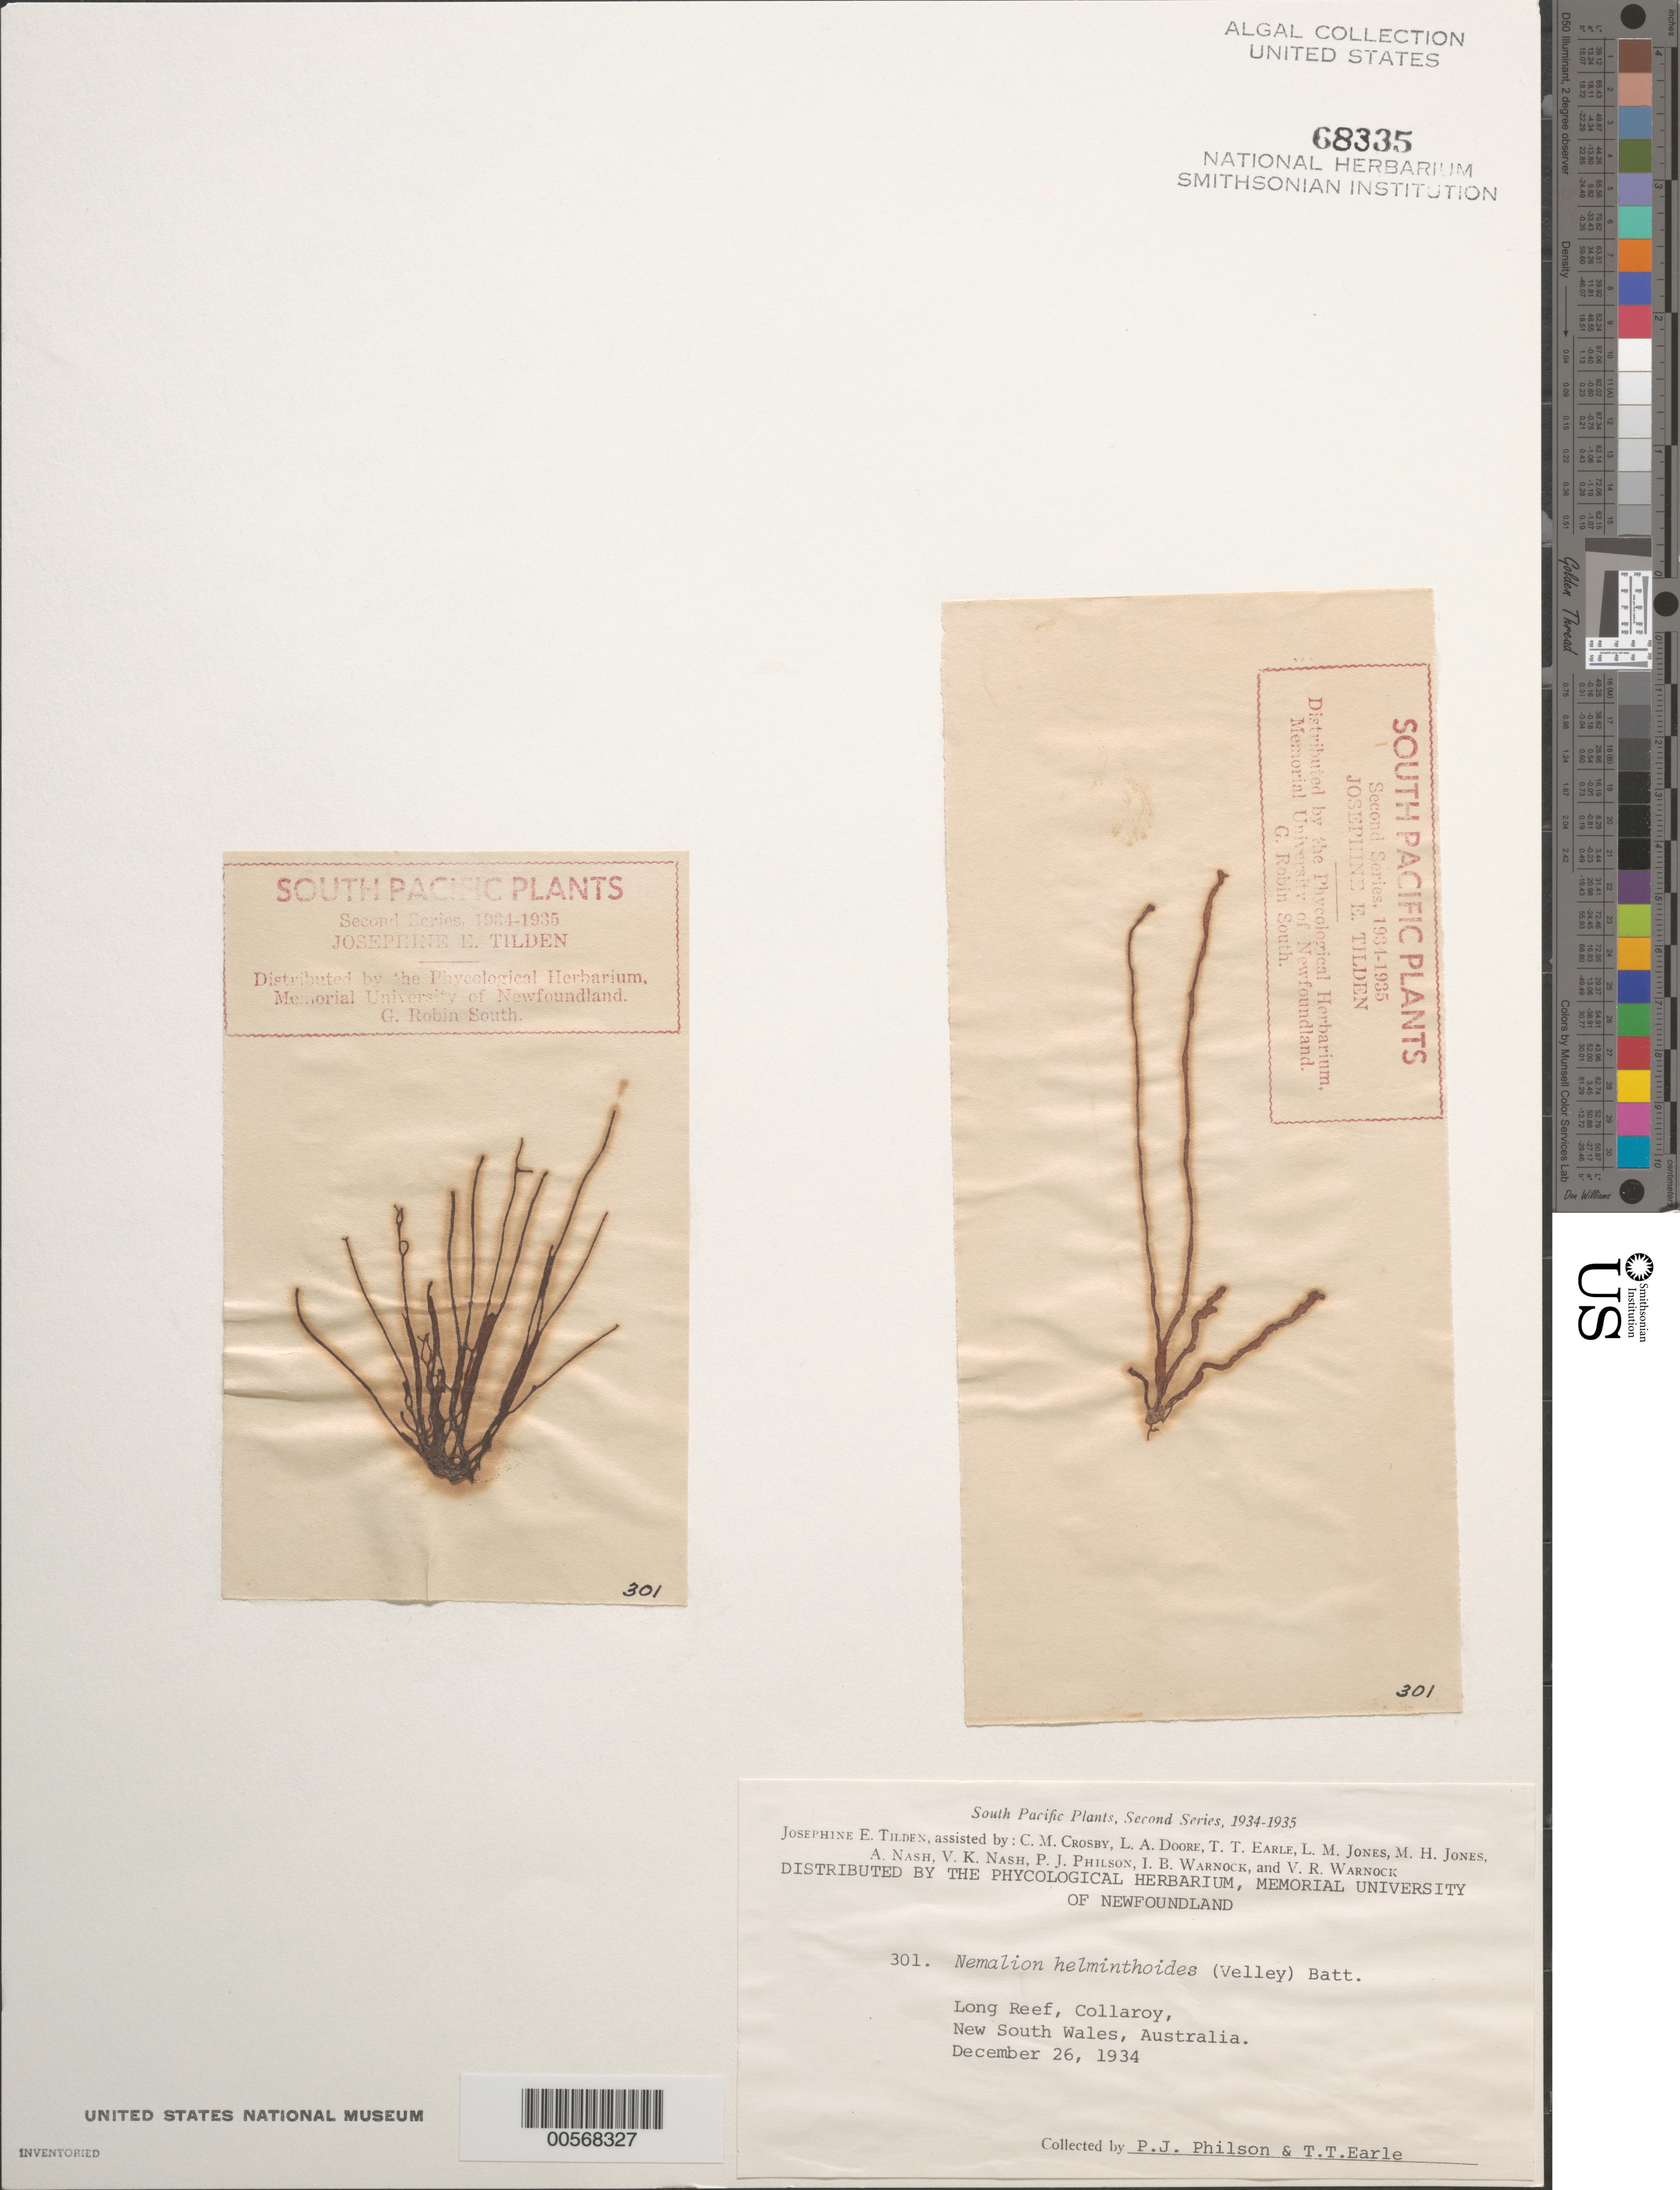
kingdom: Plantae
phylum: Rhodophyta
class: Florideophyceae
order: Nemaliales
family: Nemaliaceae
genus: Nemalion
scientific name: Nemalion multifidum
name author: (Lyngb.) Chauvin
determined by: Algae name updating Project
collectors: P. Philson & T. Earle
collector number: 301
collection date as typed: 26 Dec 1934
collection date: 1934-12-26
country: Australia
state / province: New South Wales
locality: Long reef, collaroy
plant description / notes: Tilden, South Pacific Plants, Second Series, 1934-1935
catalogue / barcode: US 68335